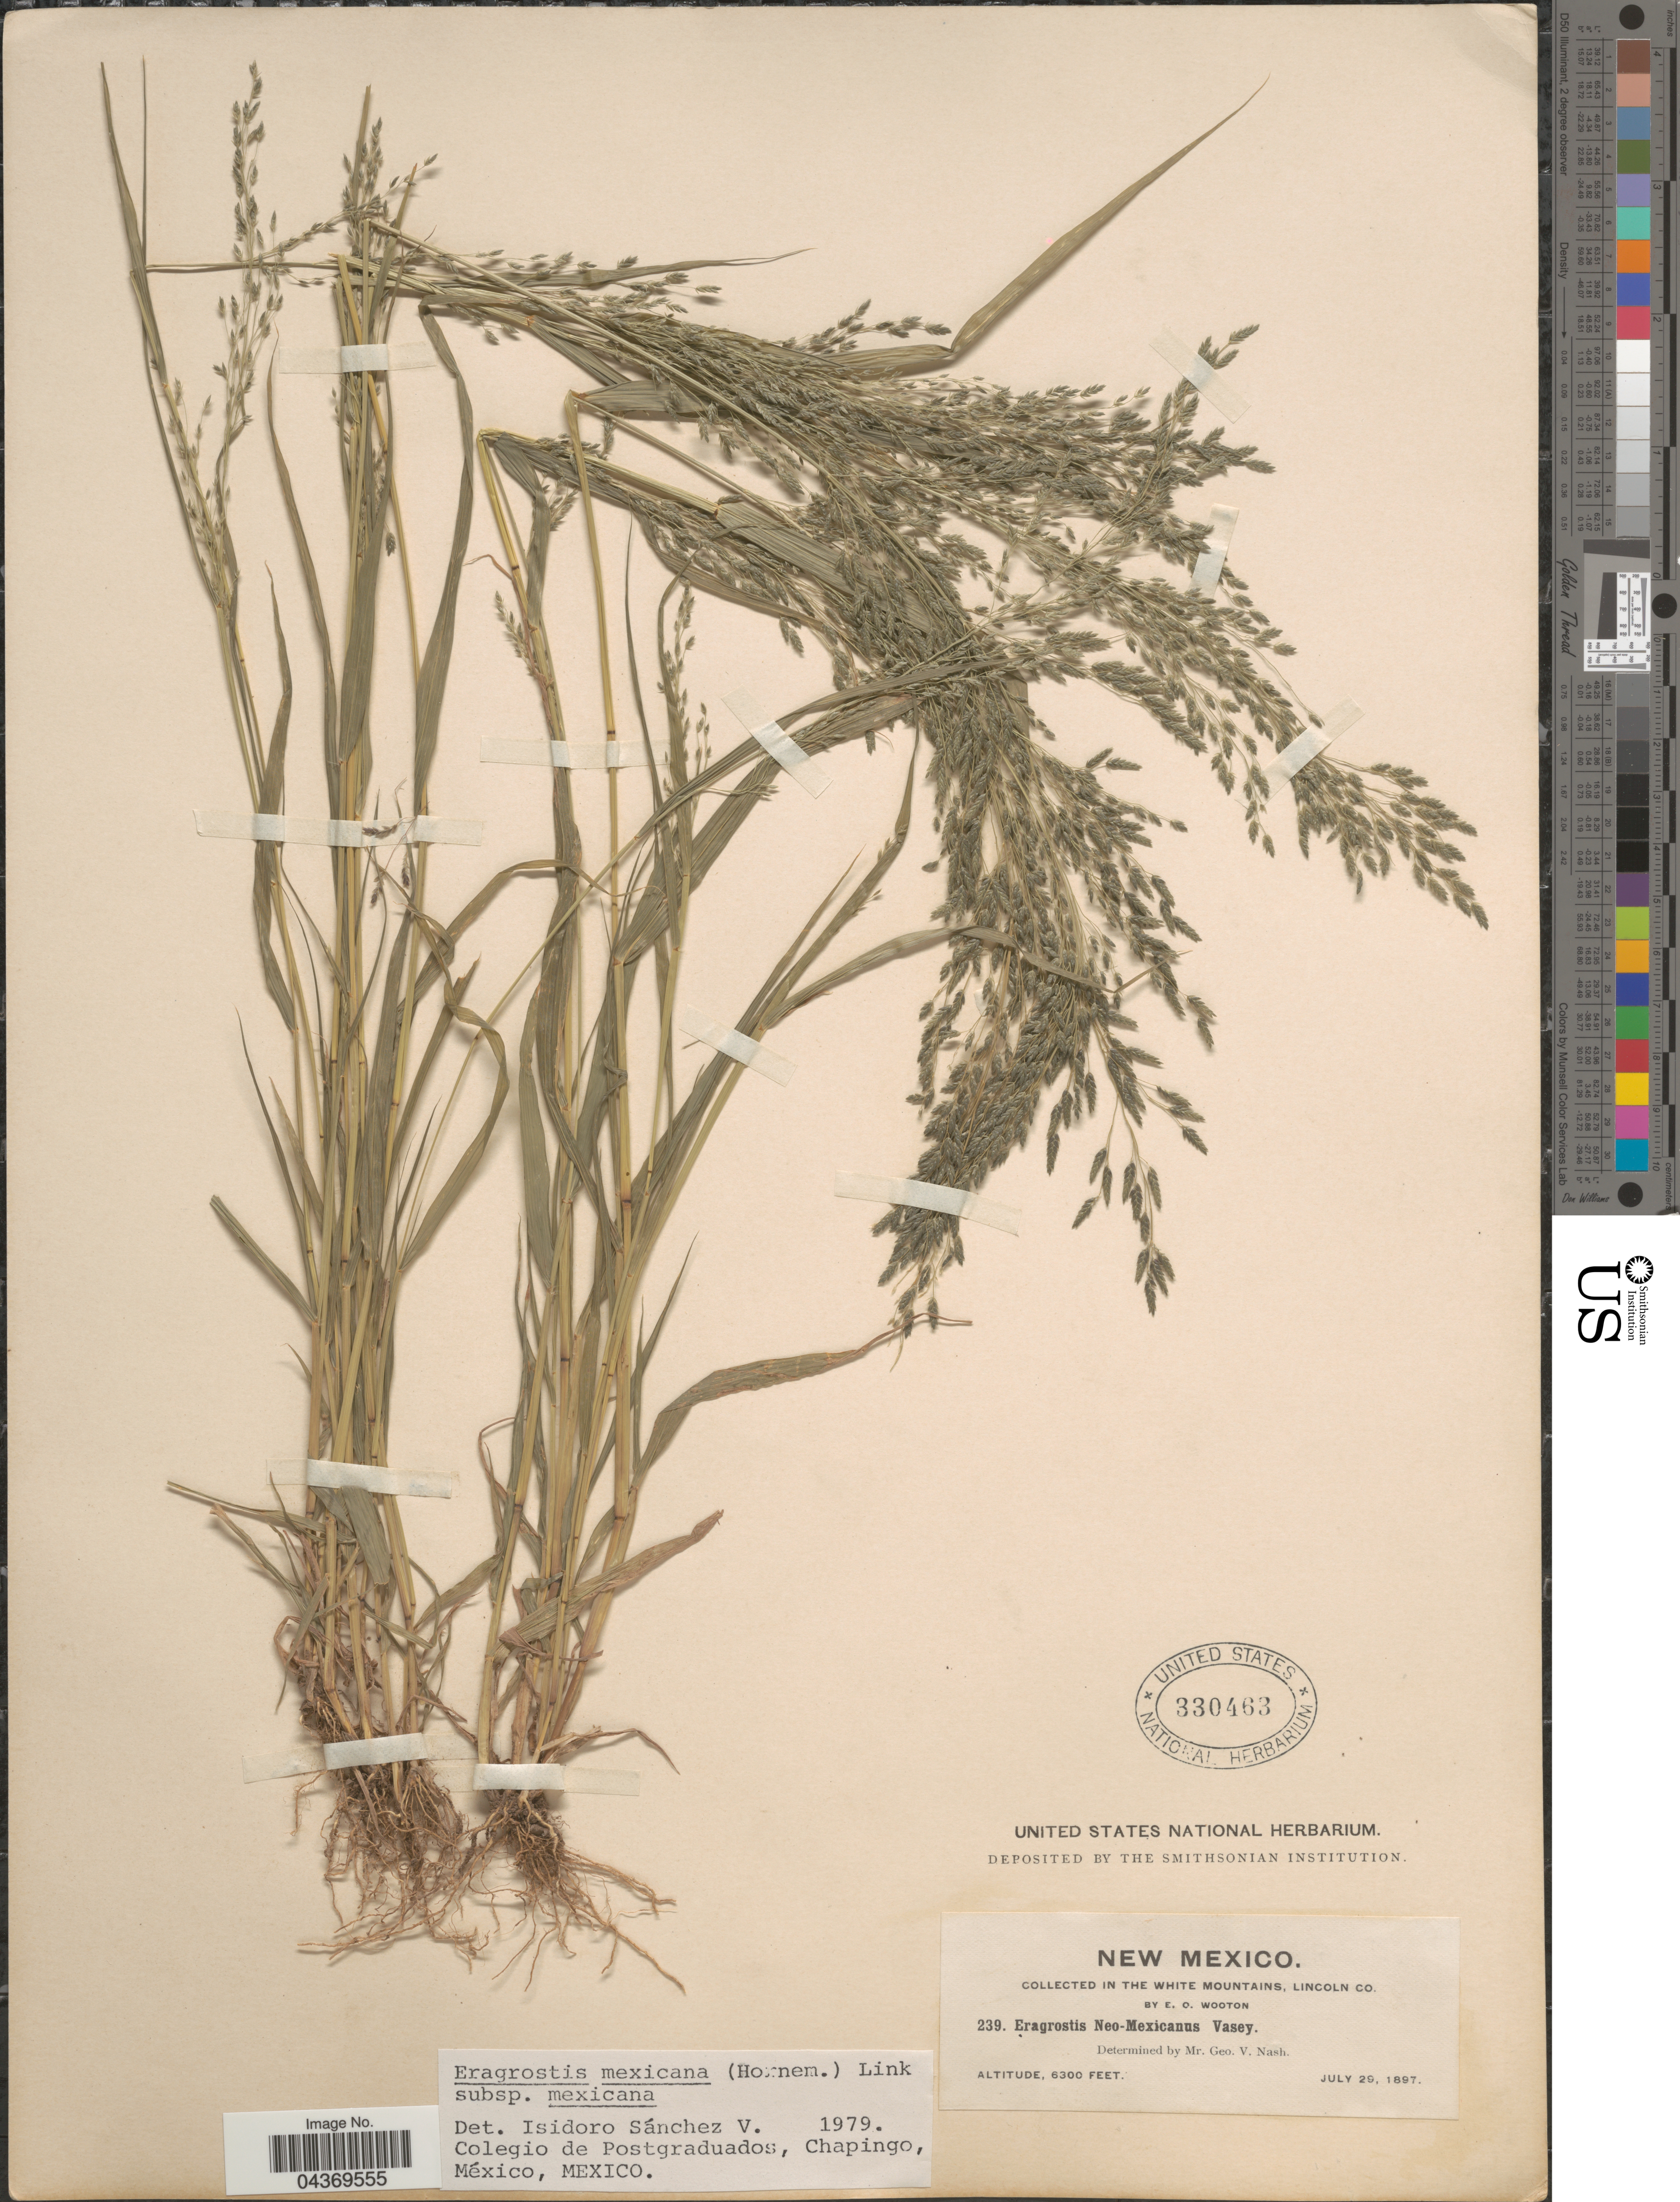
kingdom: Plantae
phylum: Tracheophyta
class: Liliopsida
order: Poales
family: Poaceae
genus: Eragrostis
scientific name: Eragrostis mexicana subsp. mexicana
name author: (Hornem.) Link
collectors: E. O. Wooton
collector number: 239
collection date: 1897-07-29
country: United States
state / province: New Mexico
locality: In the White Mountains, Lincoln Co.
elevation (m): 1920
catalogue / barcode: US 330463